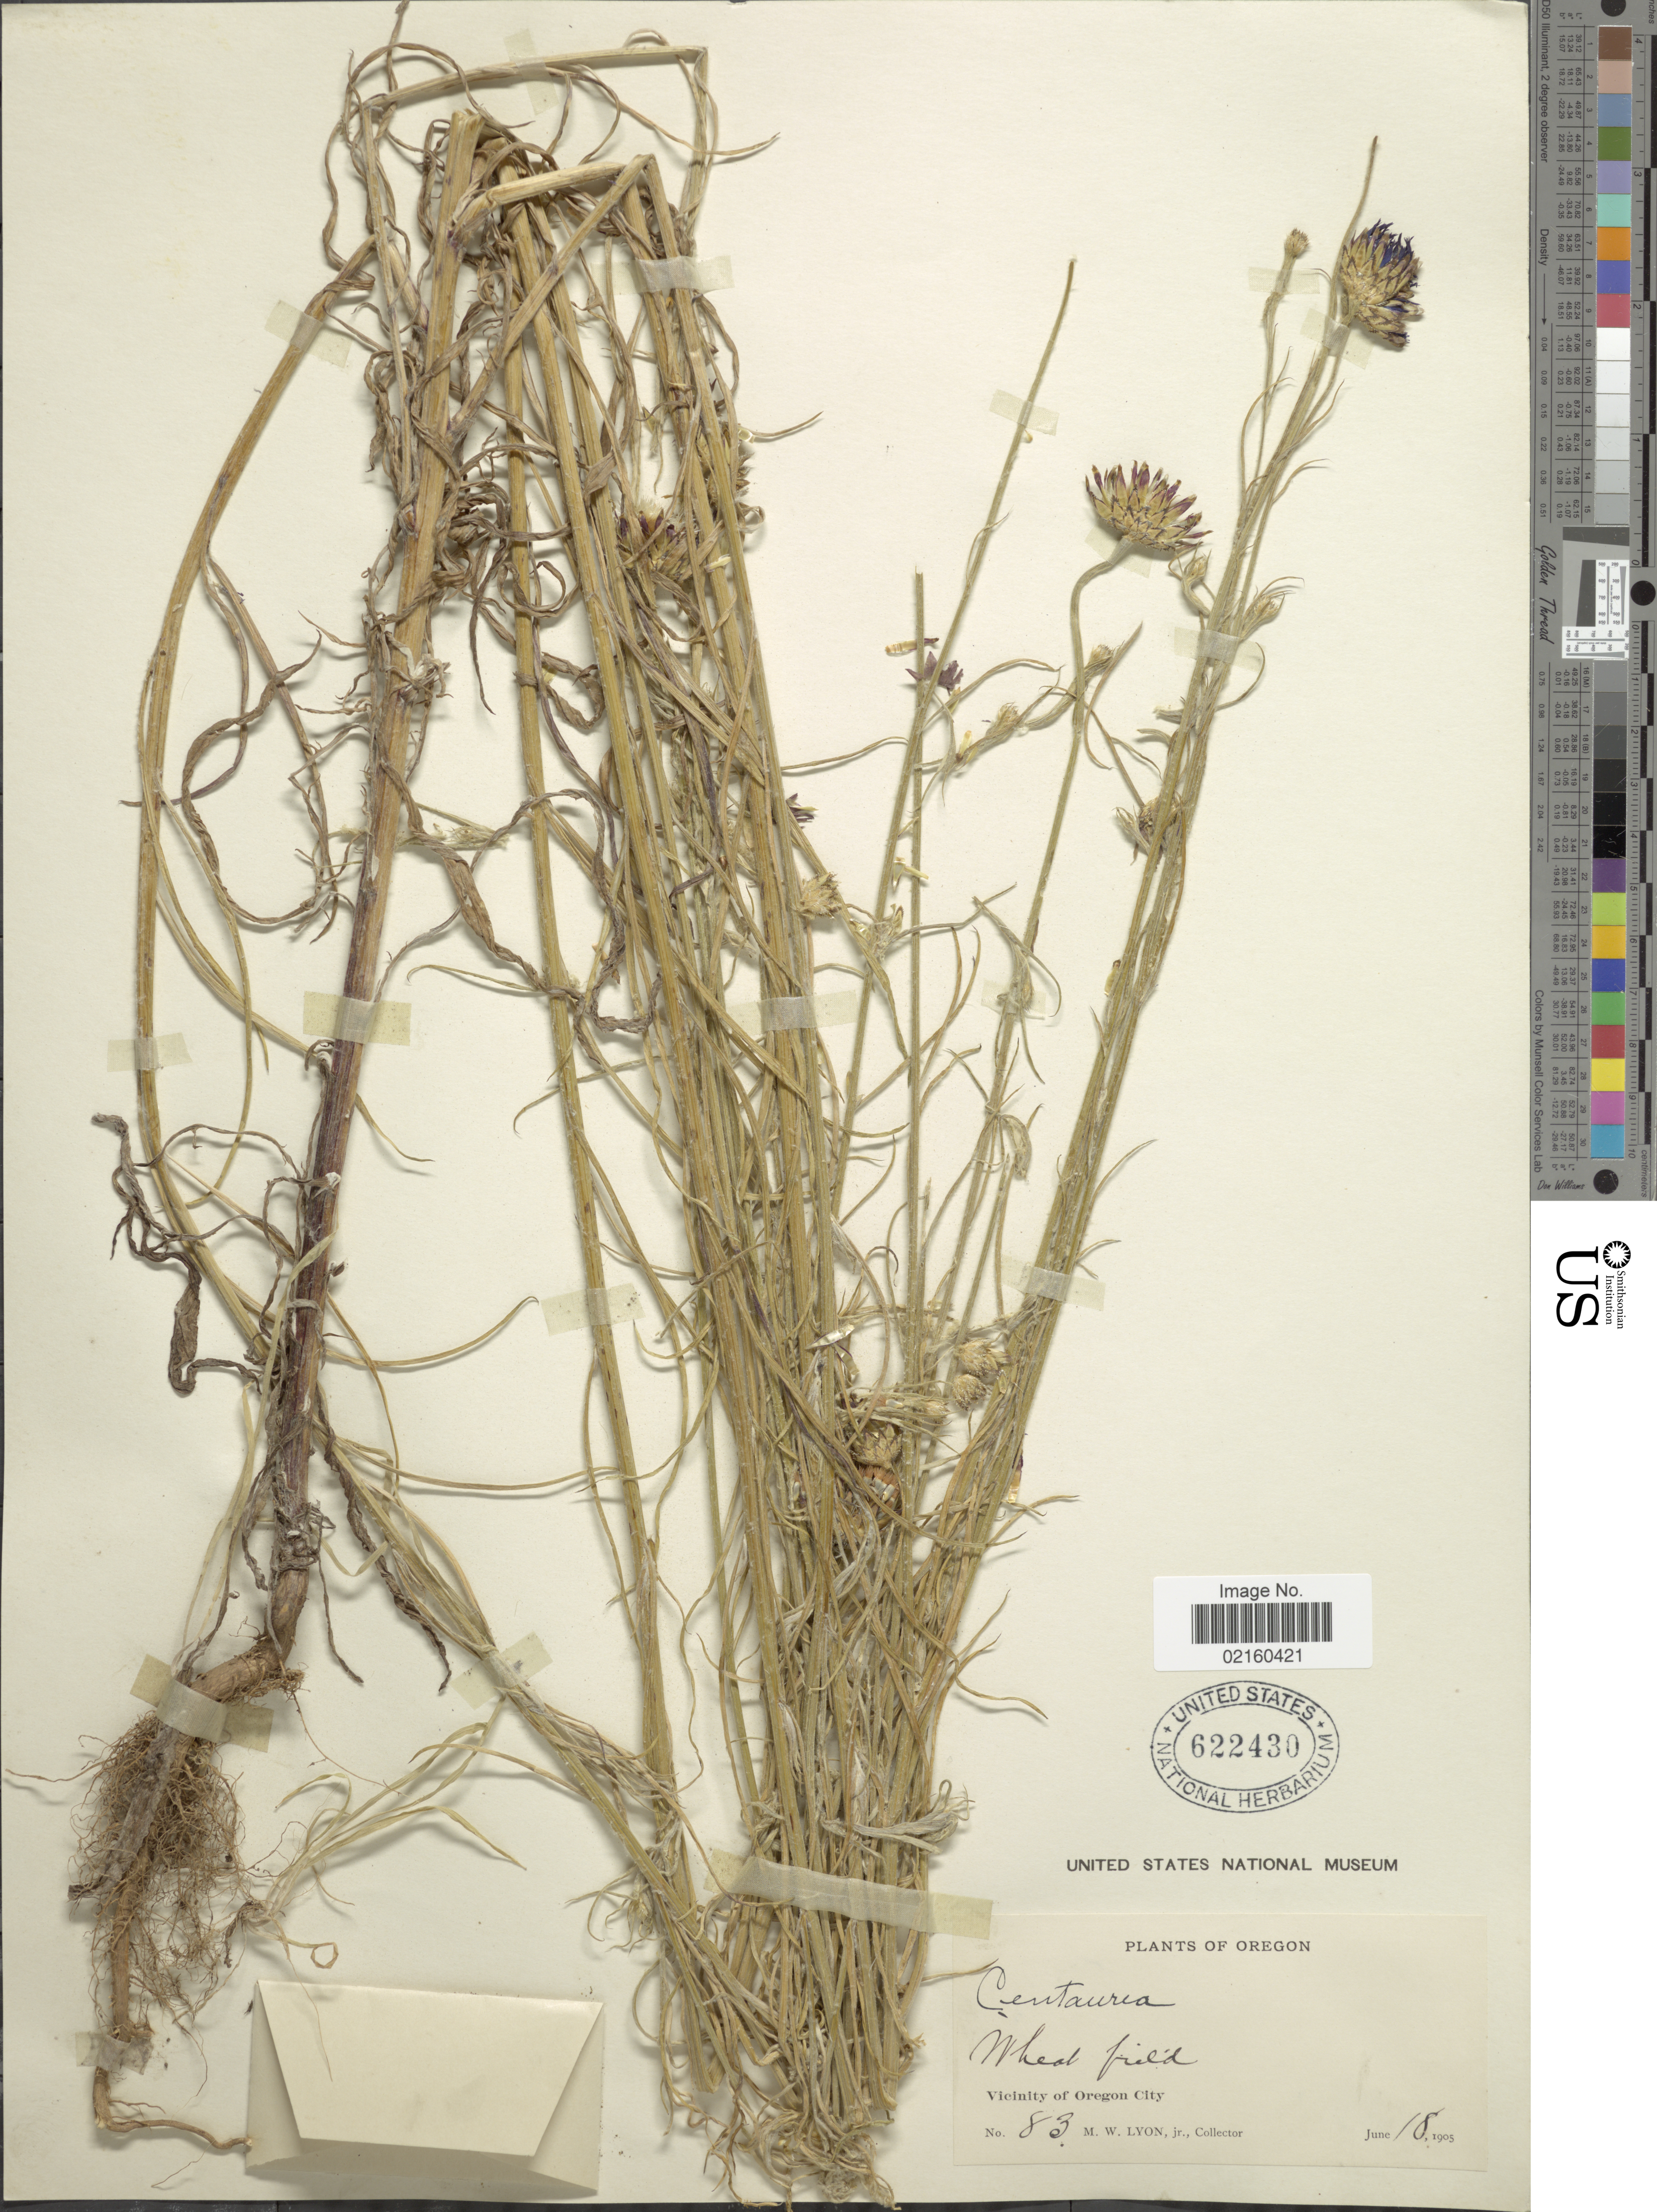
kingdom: Plantae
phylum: Tracheophyta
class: Magnoliopsida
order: Asterales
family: Asteraceae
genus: Centaurea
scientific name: Centaurea cyanus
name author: L.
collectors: M. Lyon Jr.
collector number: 83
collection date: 1905-06-18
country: United States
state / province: Oregon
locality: Vicinity of Oregon City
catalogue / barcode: US 622430